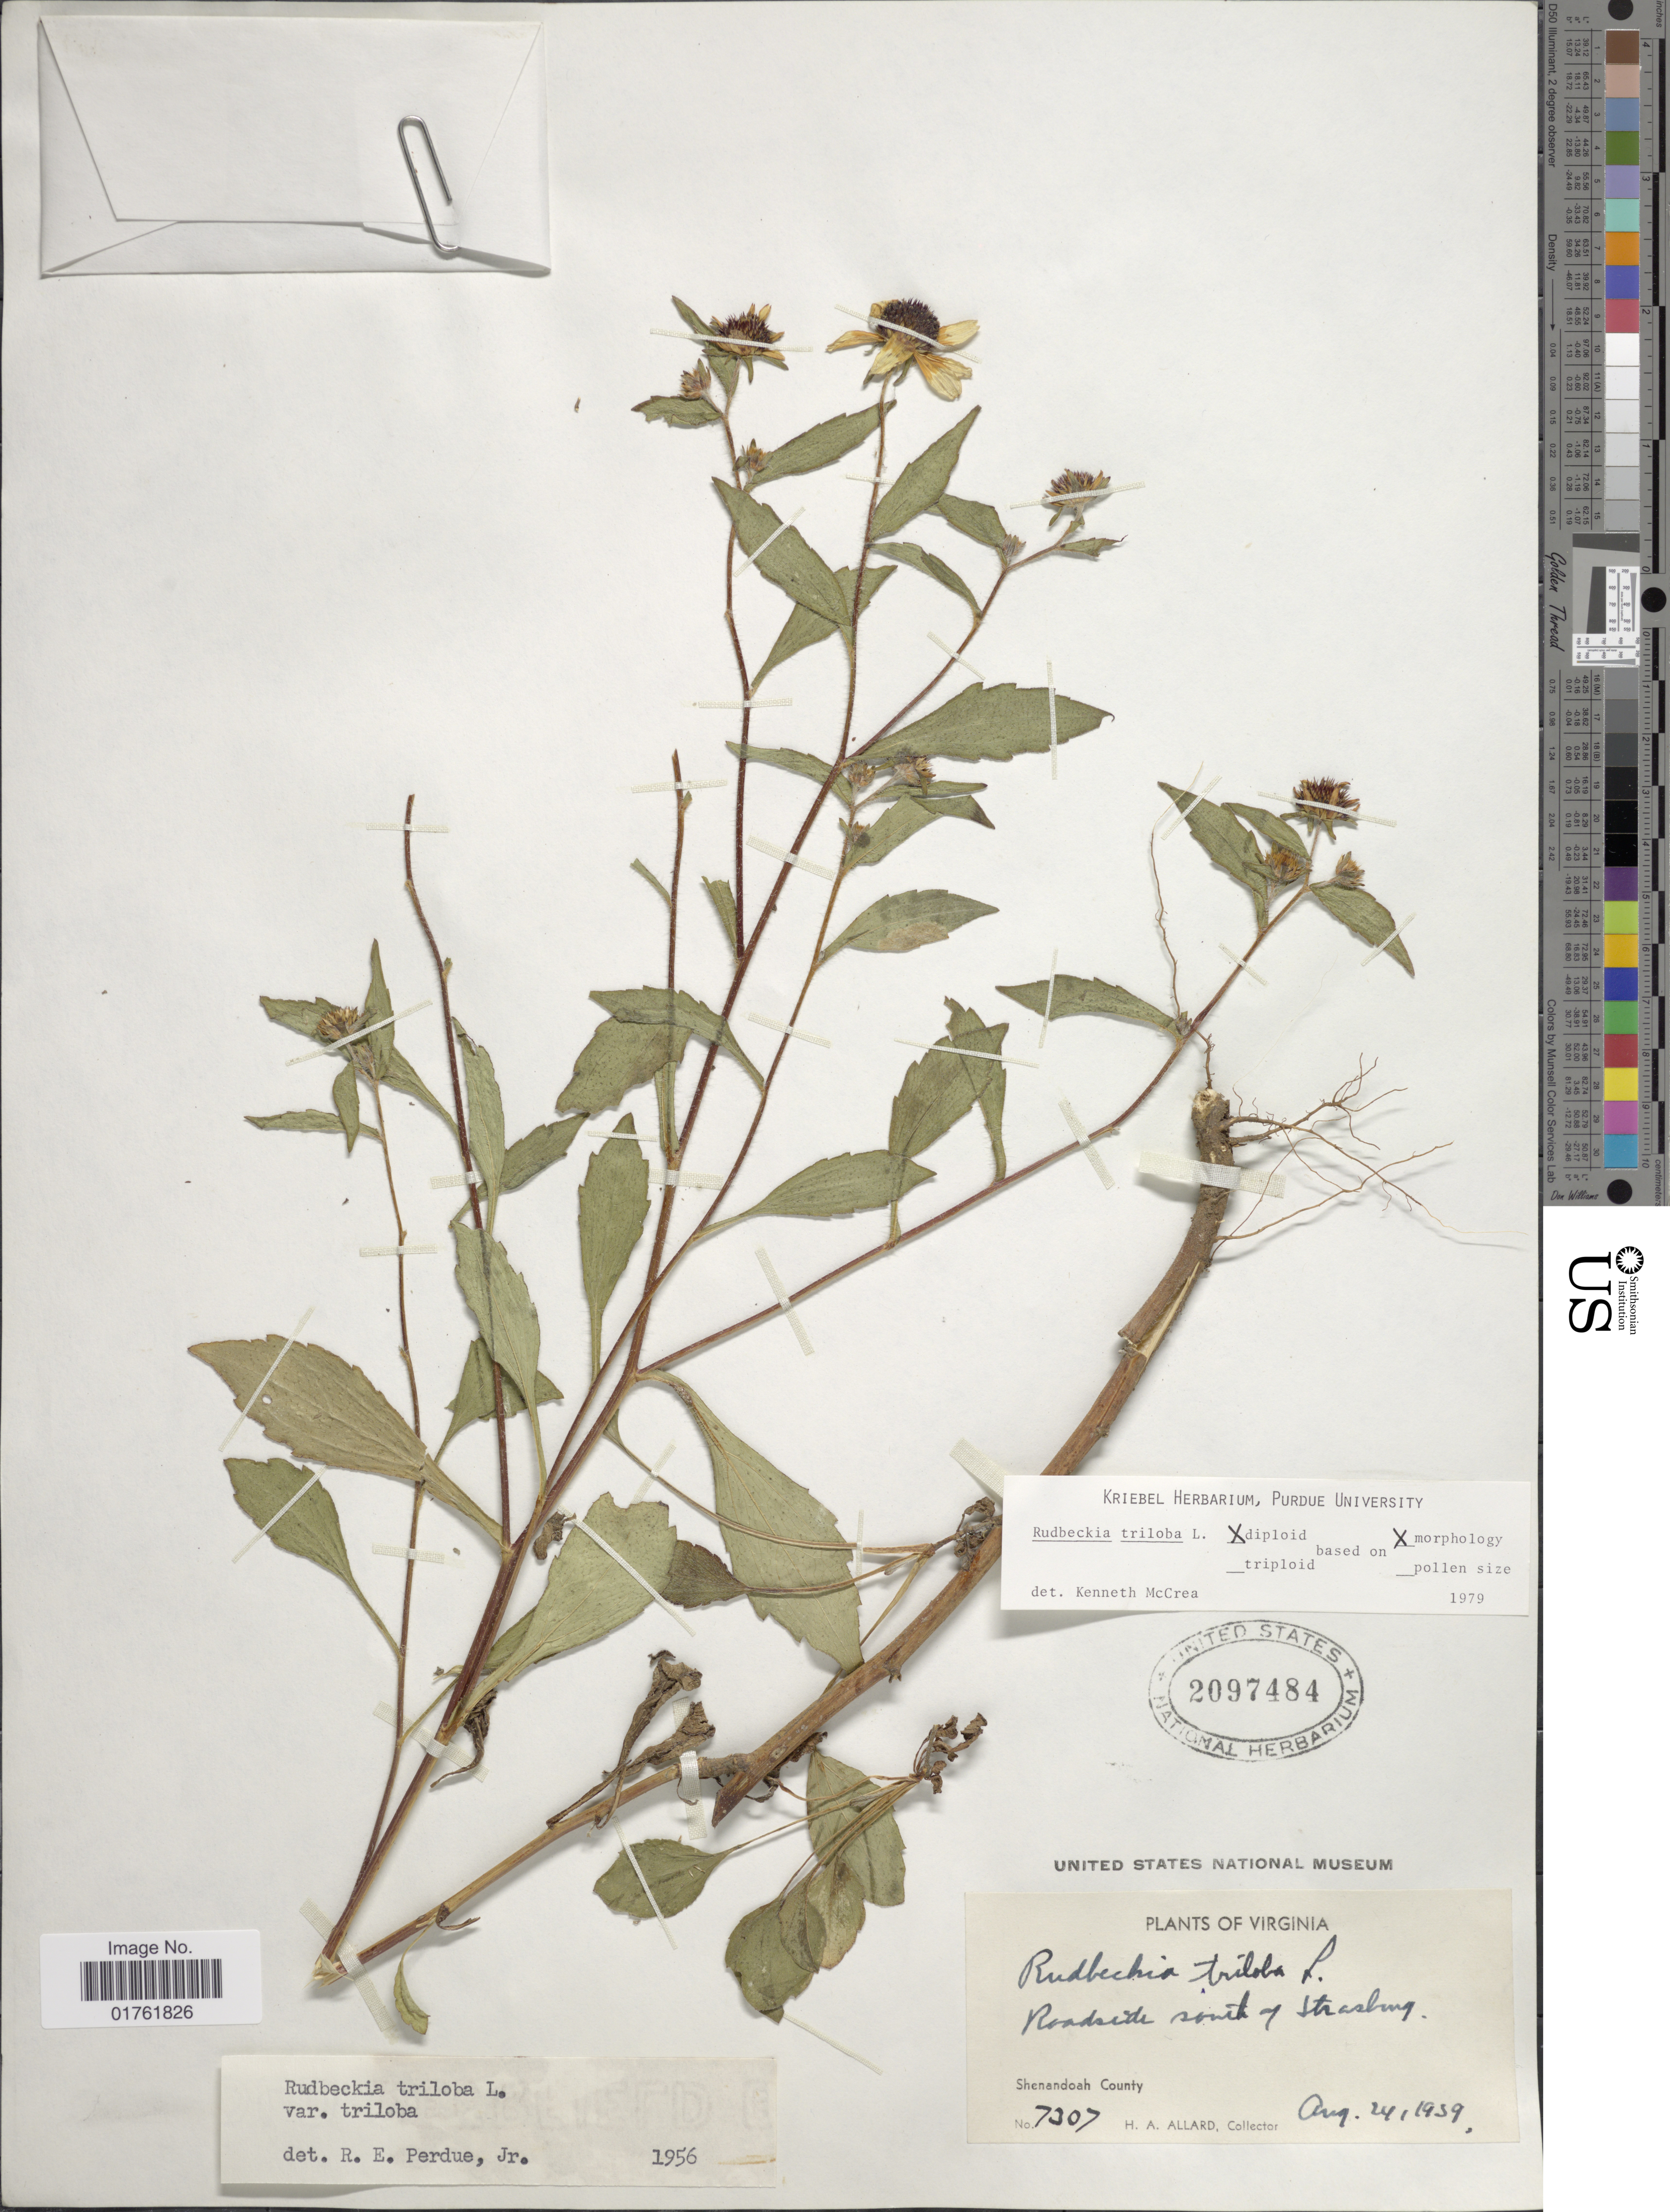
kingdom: Plantae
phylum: Tracheophyta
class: Magnoliopsida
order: Asterales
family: Asteraceae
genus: Rudbeckia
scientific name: Rudbeckia triloba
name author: L.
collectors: H. A. Allard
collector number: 7307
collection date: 1939-08-24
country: United States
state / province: Virginia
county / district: Shenandoah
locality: Roadside south of Strasburg, Shenandoah County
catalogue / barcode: US 2097484